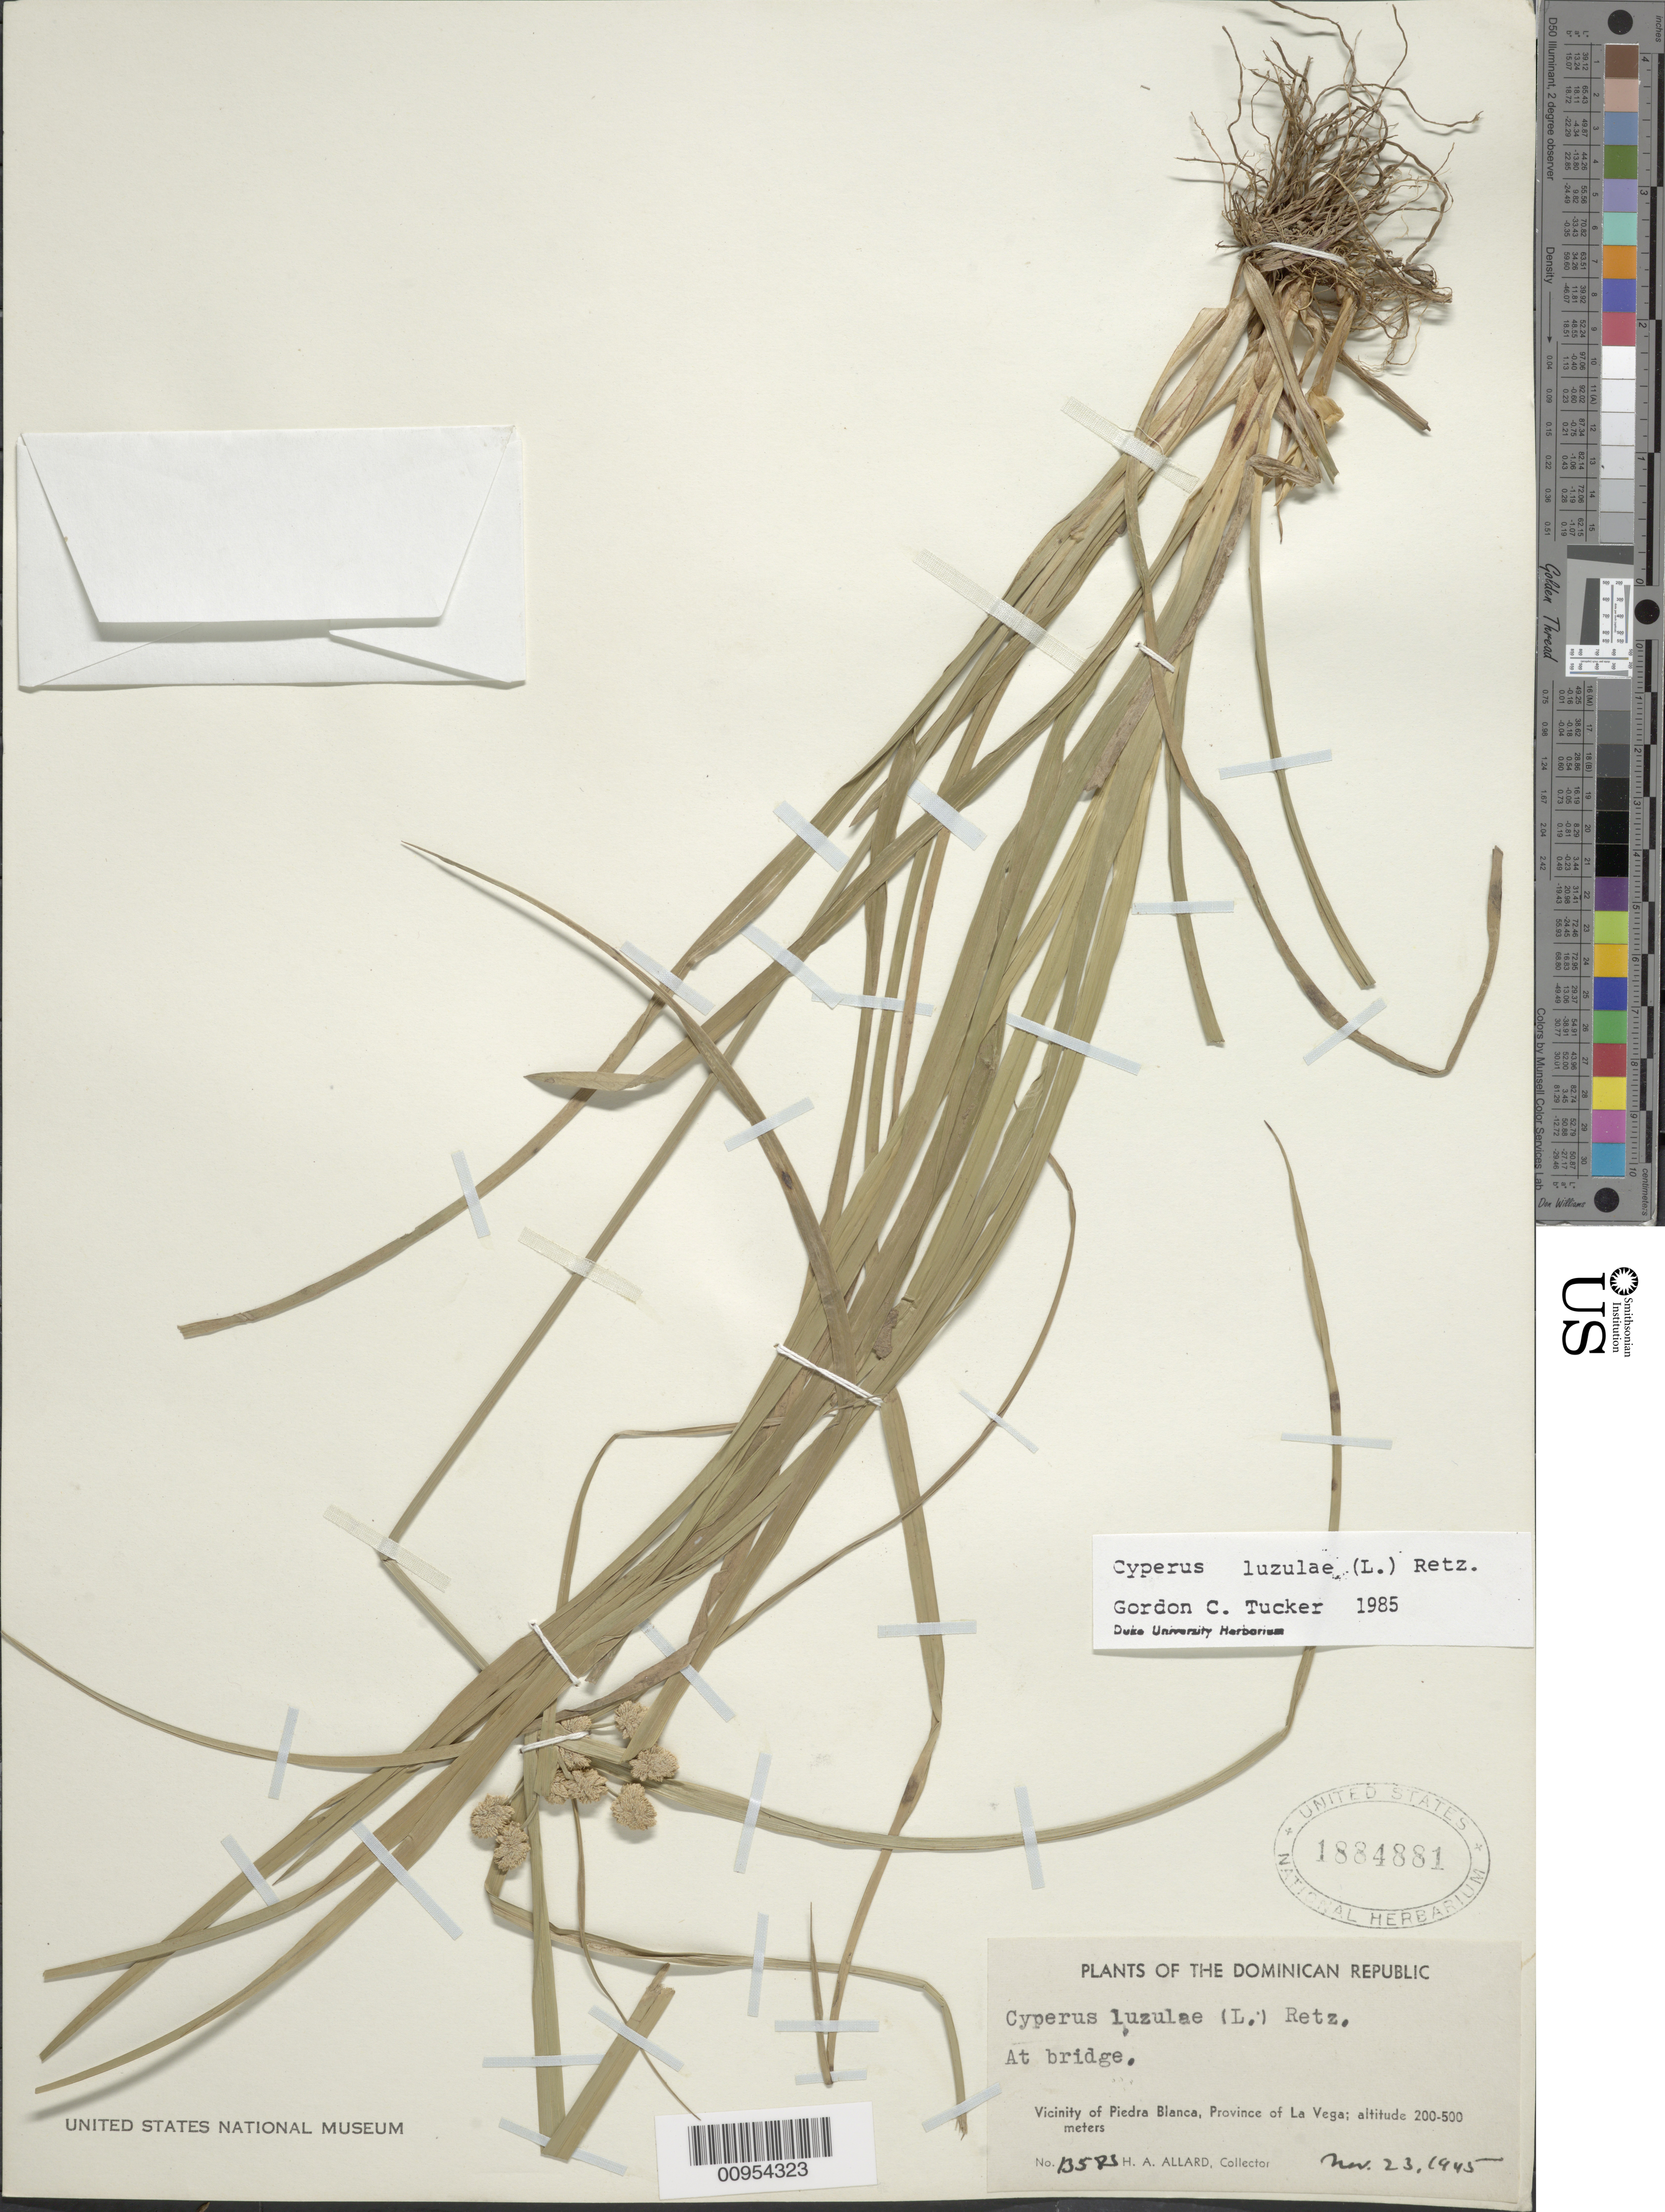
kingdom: Plantae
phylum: Tracheophyta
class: Liliopsida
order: Poales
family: Cyperaceae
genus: Cyperus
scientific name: Cyperus luzulae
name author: (L.) Rottb. ex Retz.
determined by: Tucker, G. C.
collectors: H. A. Allard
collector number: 13583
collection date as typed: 23 Nov 1945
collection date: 1945-11-23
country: Dominican Republic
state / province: La Vega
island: Hispaniola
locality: Vicinity of Piedra Blanca, at bridge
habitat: at bridge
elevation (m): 200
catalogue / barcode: US 1884881